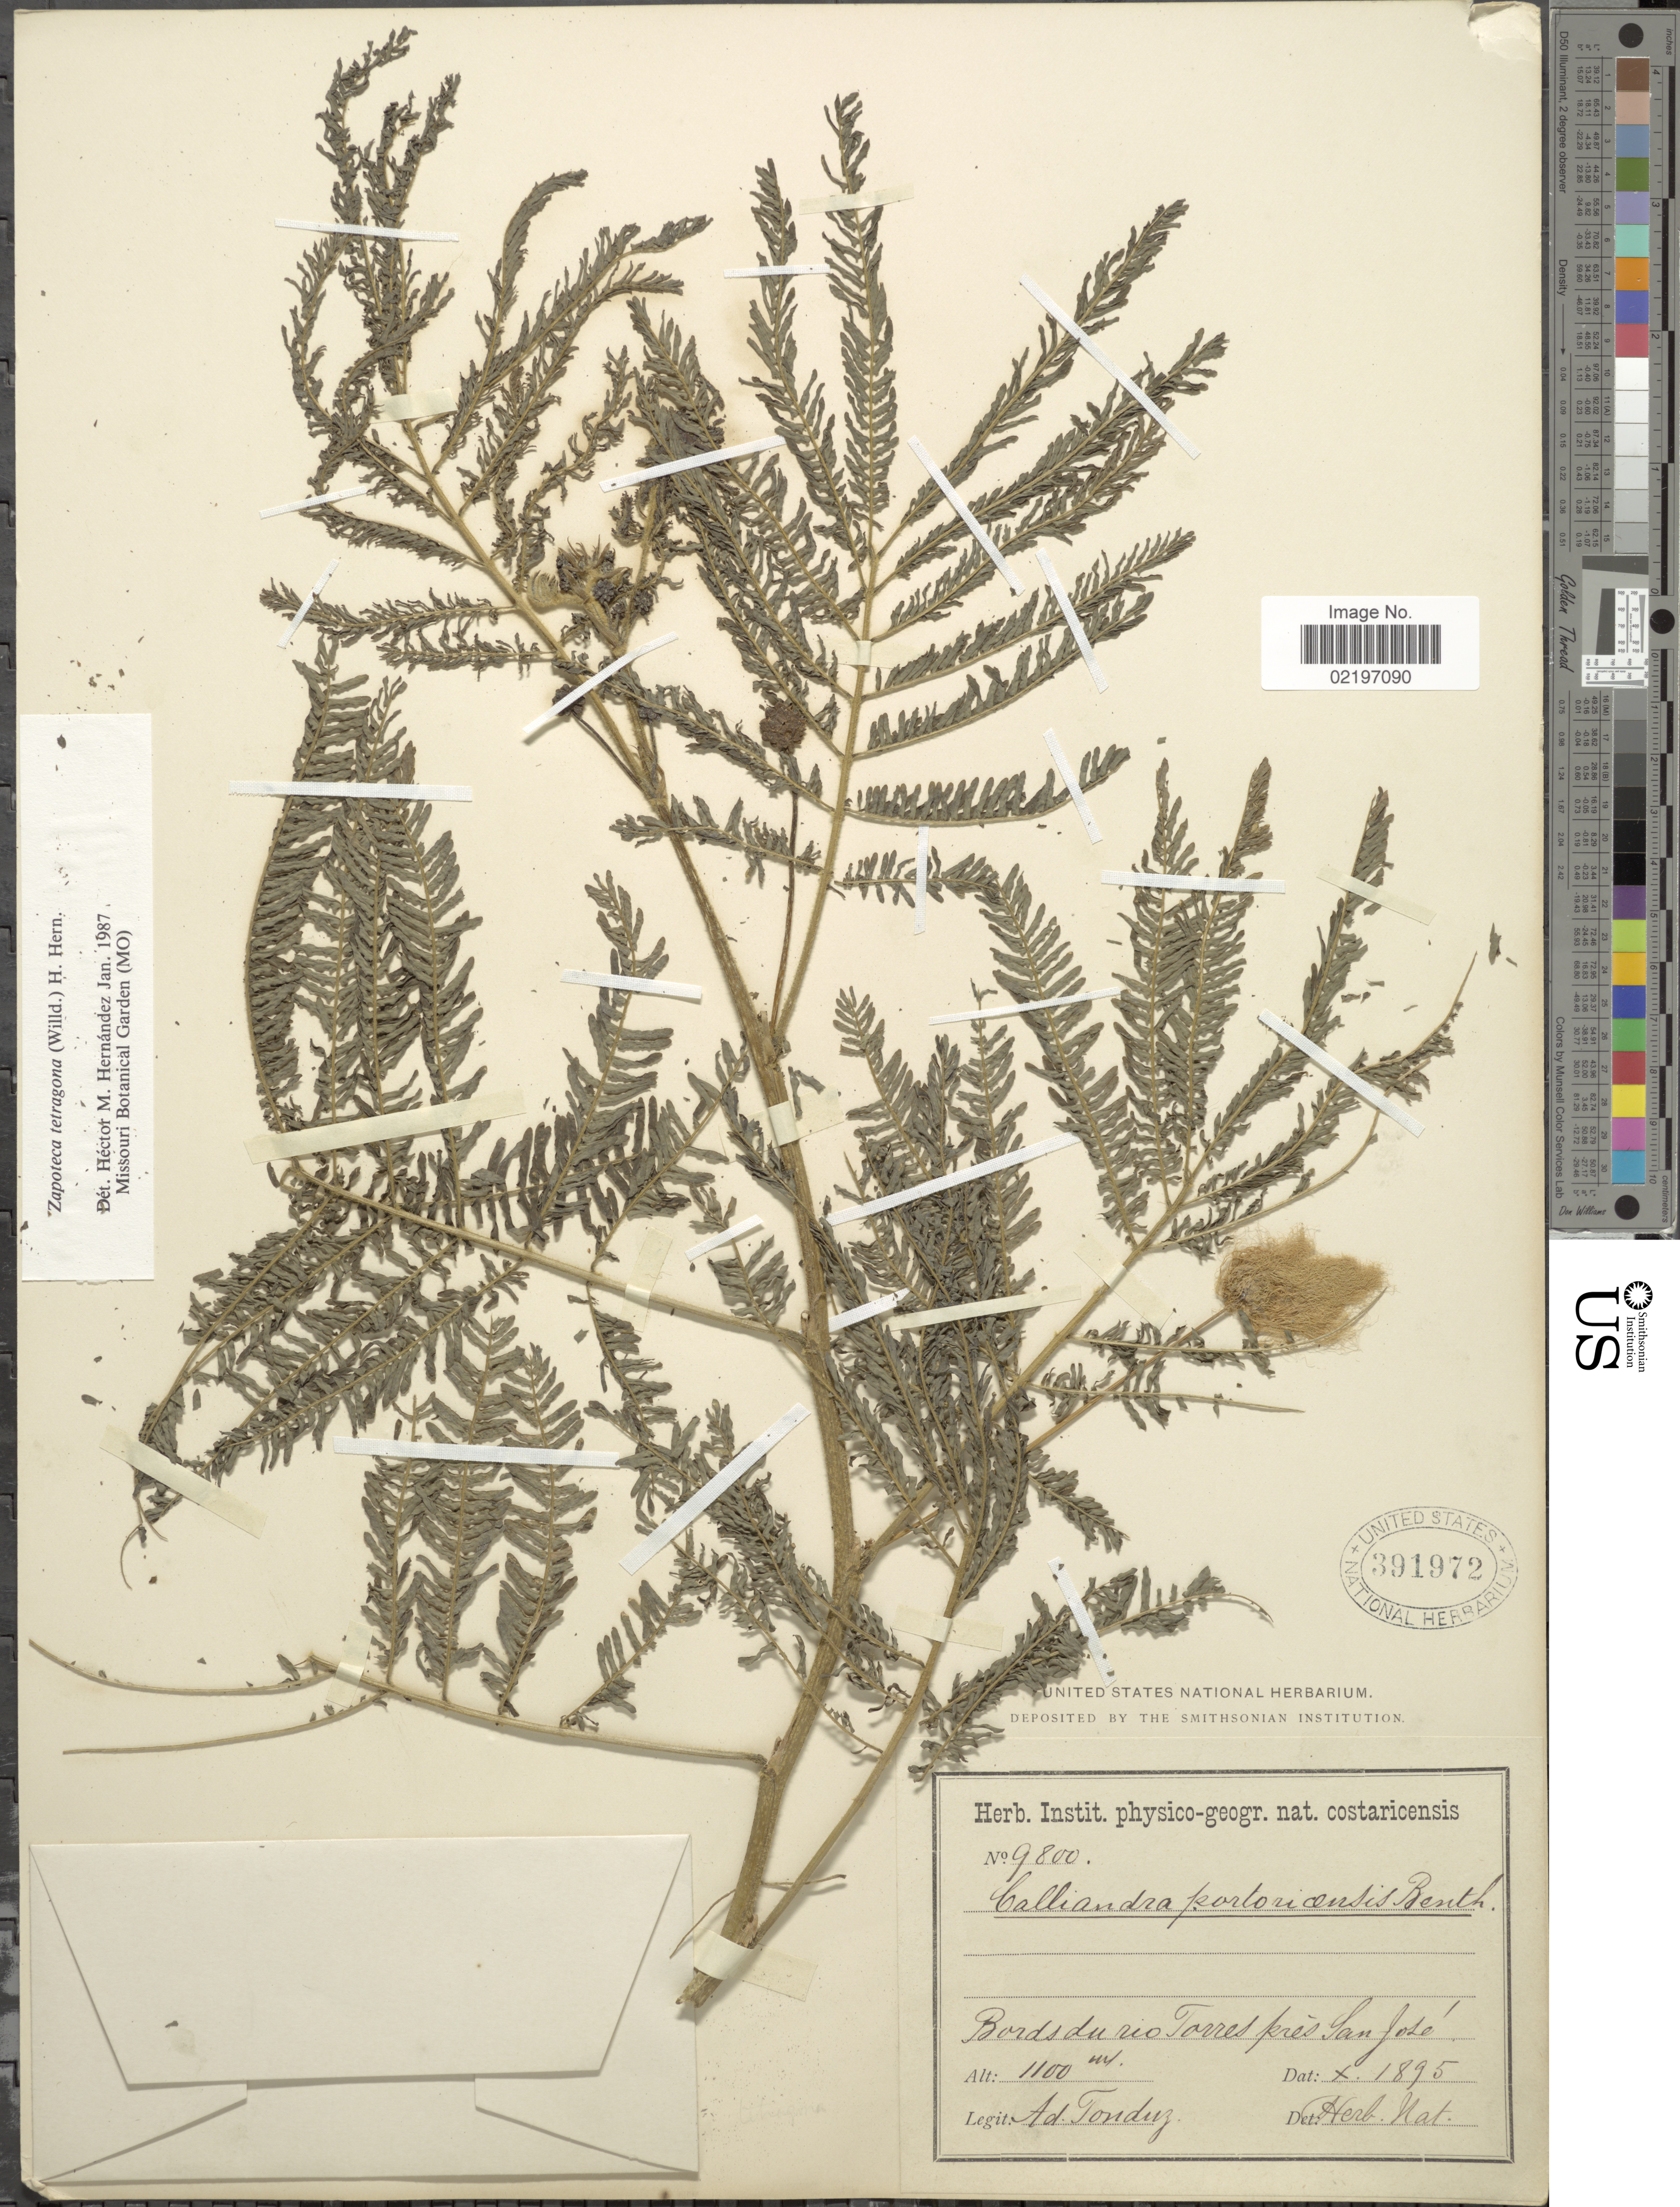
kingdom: Plantae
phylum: Tracheophyta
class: Magnoliopsida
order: Fabales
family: Fabaceae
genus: Zapoteca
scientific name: Zapoteca tetragona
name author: (Willd.) H.M. Hern.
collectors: A. Tonduz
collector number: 9800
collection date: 1895-10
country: Costa Rica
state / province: San José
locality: Bords du rio Torres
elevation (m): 1100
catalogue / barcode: US 391972